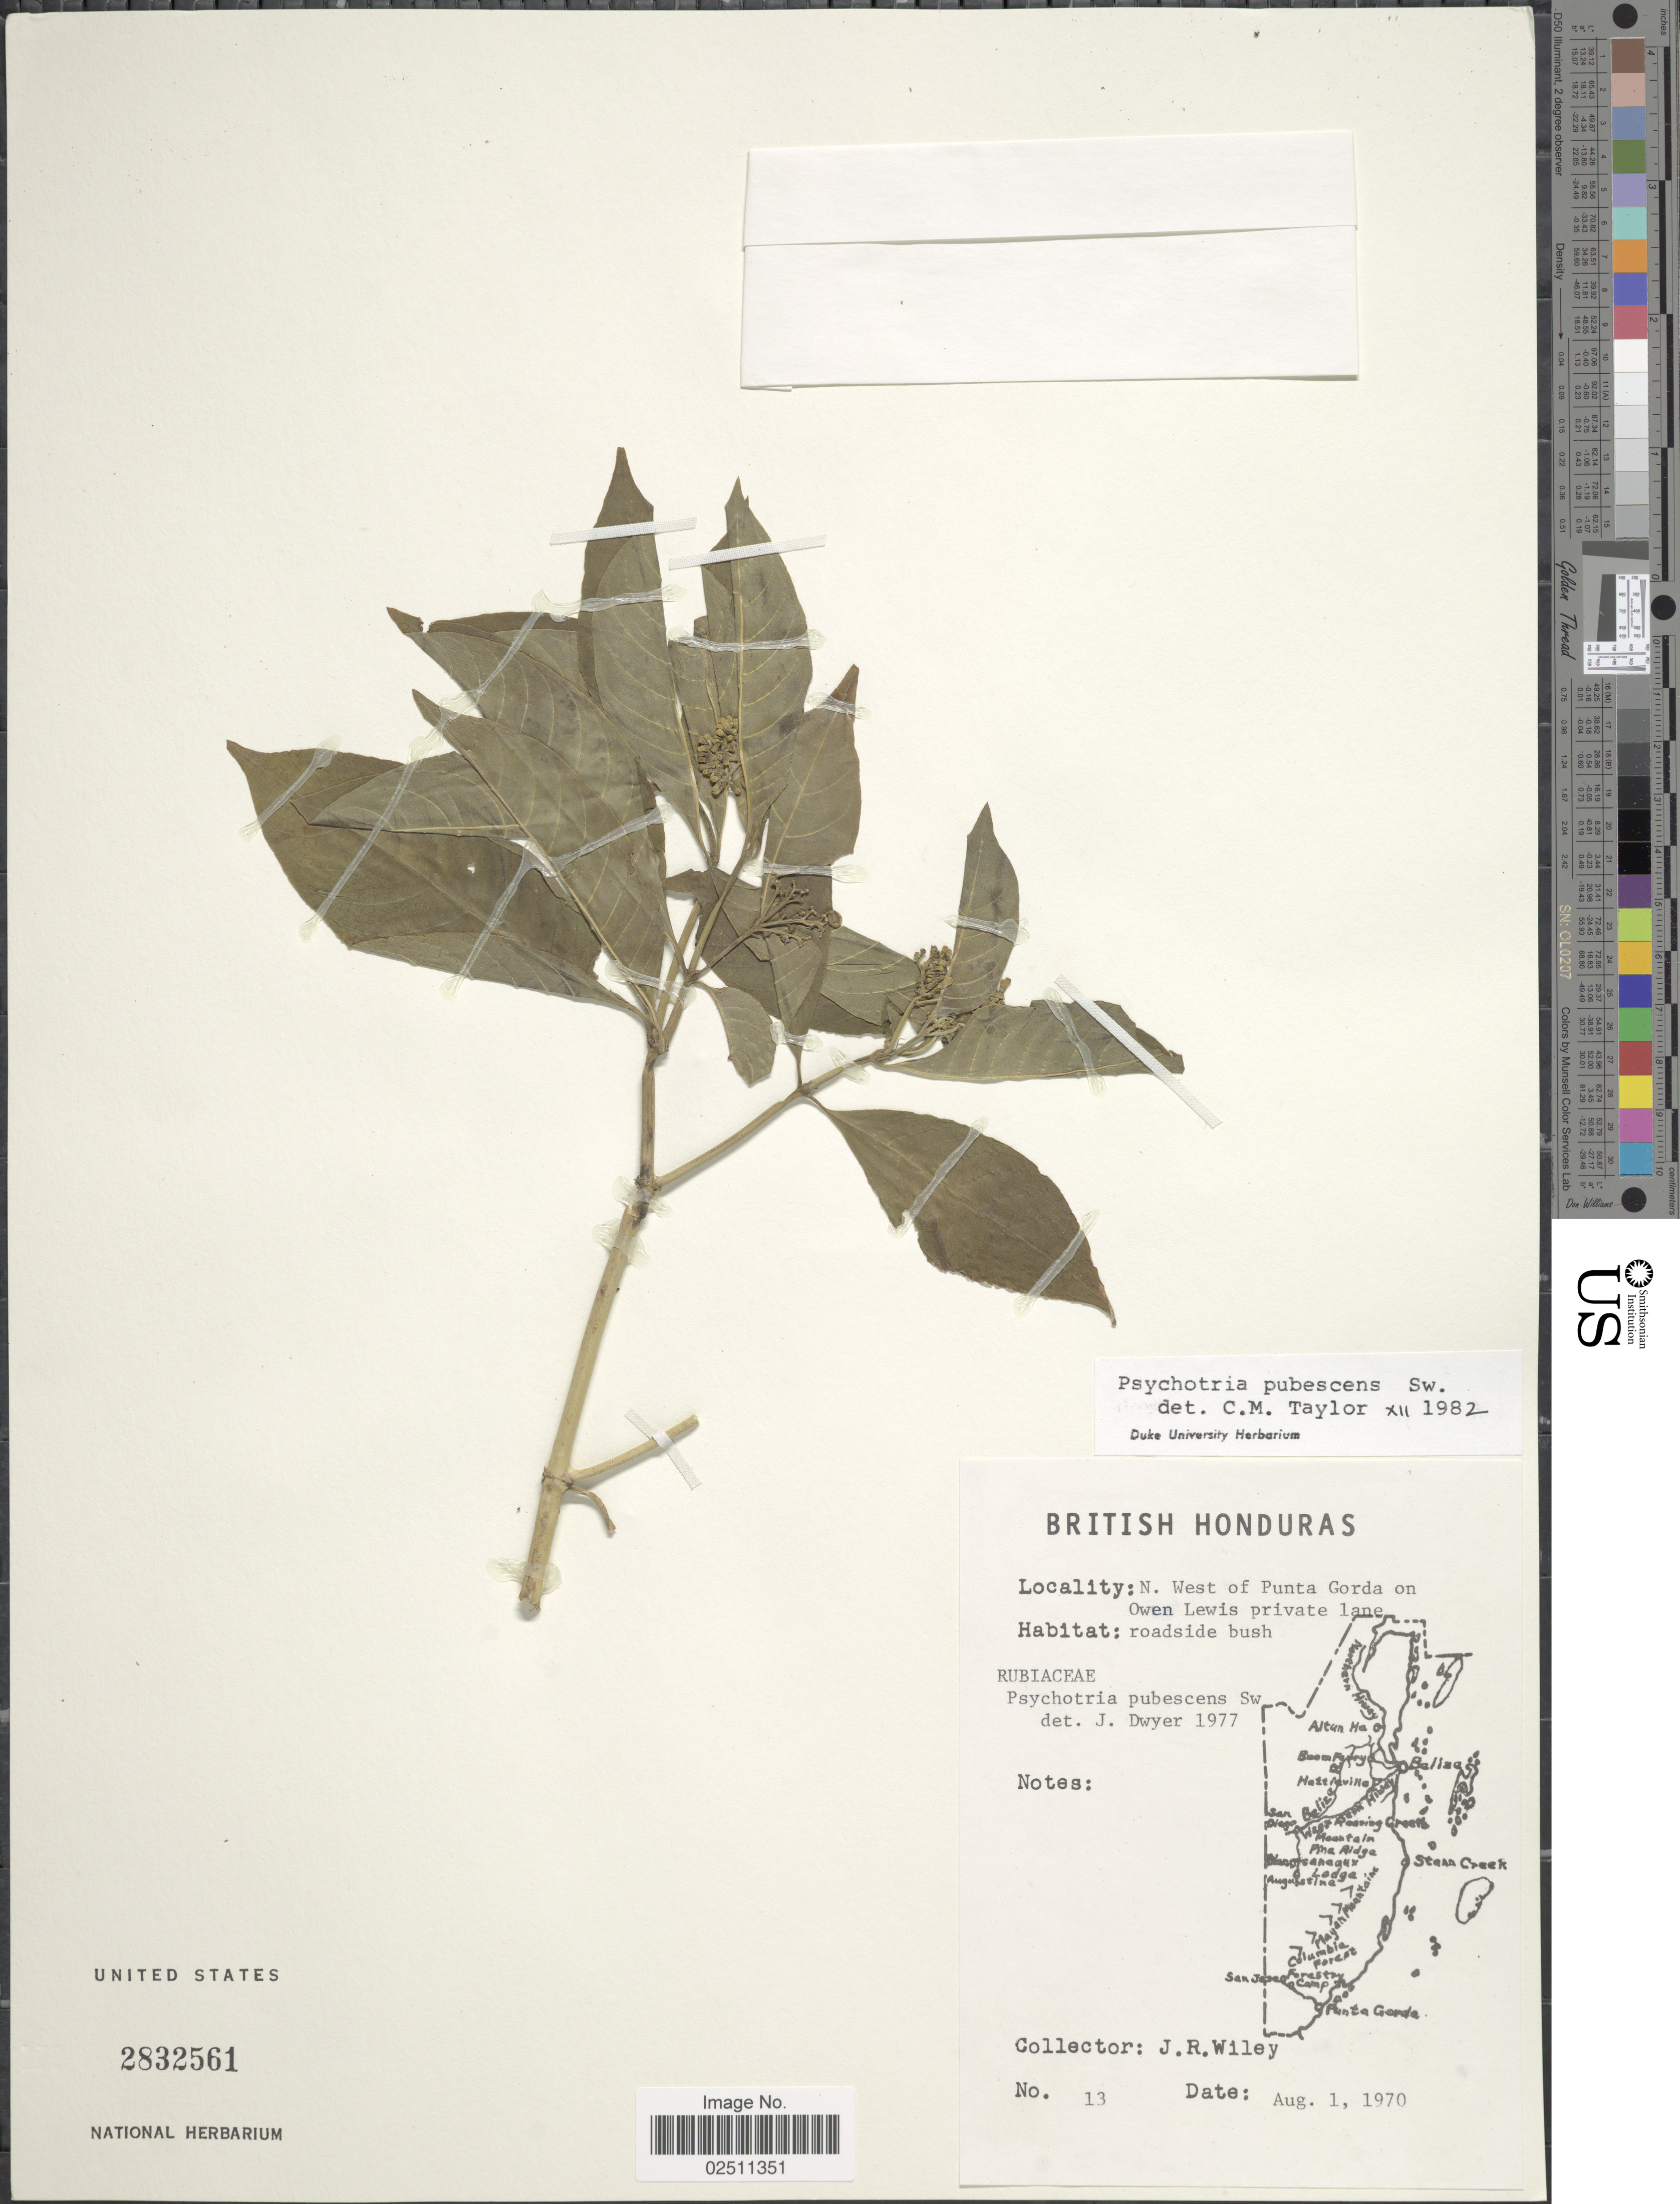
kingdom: Plantae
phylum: Tracheophyta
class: Magnoliopsida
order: Gentianales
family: Rubiaceae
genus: Psychotria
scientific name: Psychotria pubescens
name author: Sw.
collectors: J. Wiley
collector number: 13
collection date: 1970-08-01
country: Belize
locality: N. West of Punta Gorda on Owen Lewis private lane, roadisde bush, British Honduras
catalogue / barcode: US 2832561